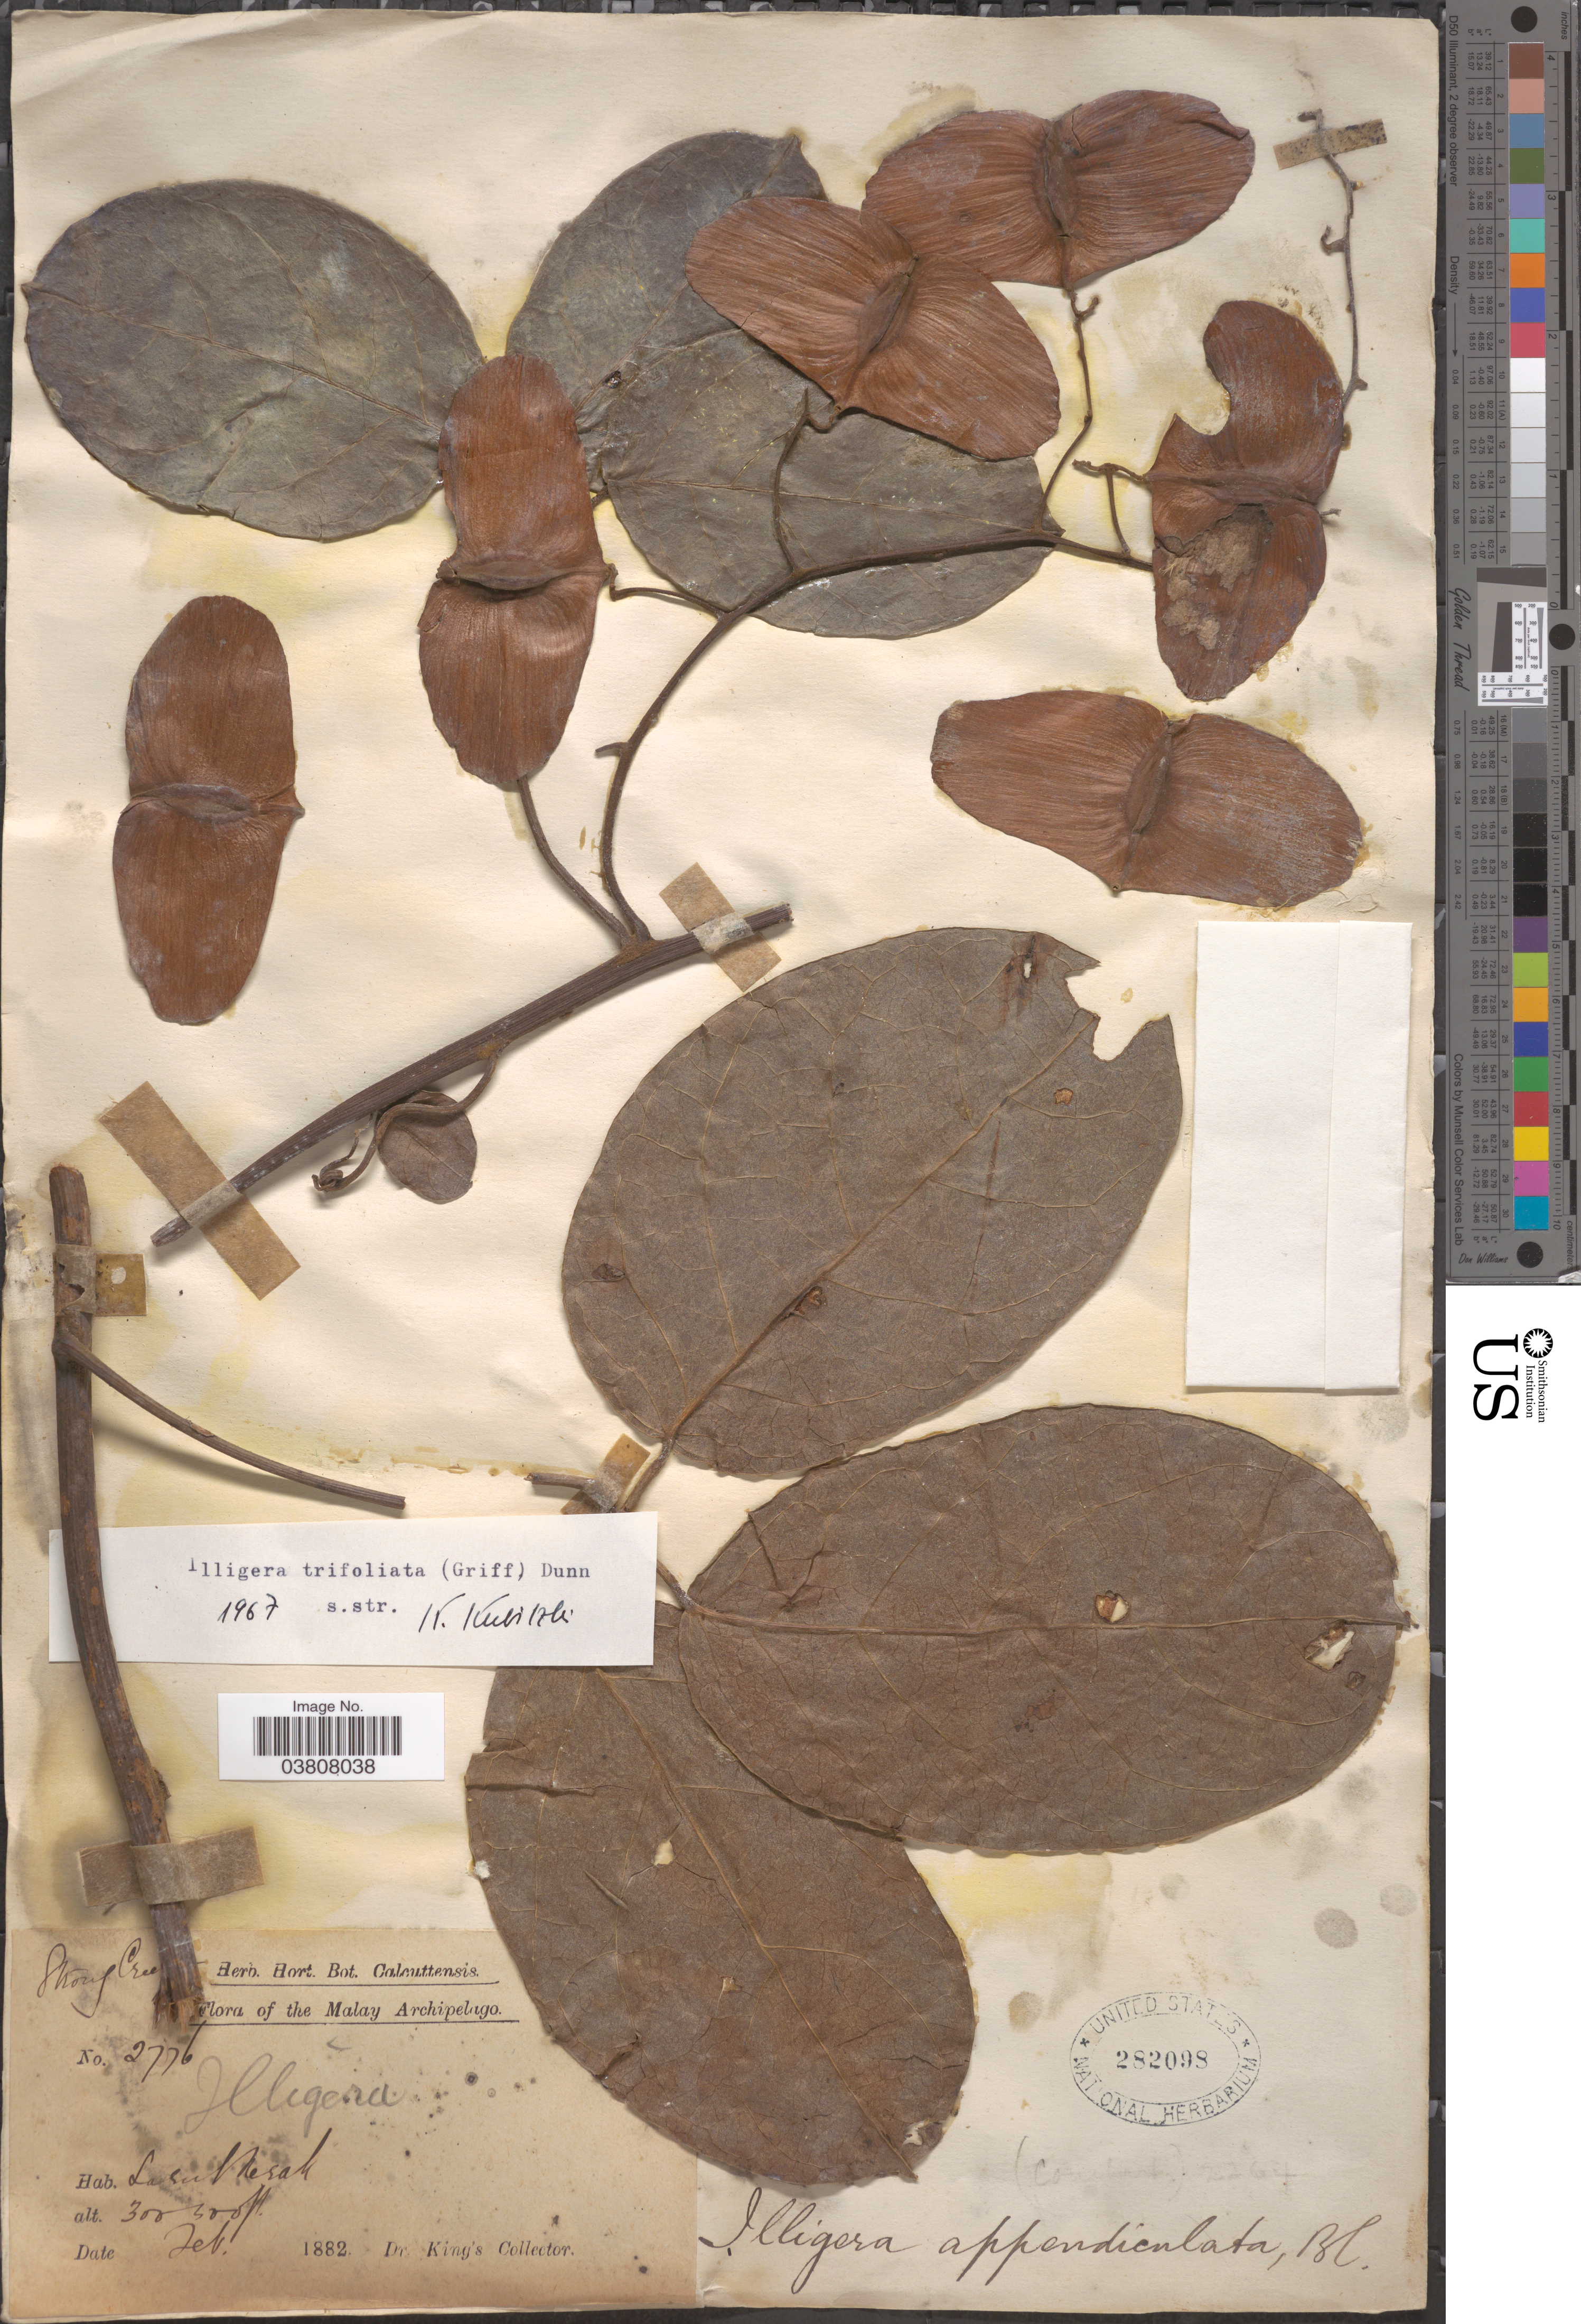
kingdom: Plantae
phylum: Tracheophyta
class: Magnoliopsida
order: Laurales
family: Hernandiaceae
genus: Illigera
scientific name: Illigera trifoliata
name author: Dunn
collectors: Dr. King's collector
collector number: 2776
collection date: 1882-02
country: Malaysia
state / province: Perak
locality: The Malay Archipelago. Larut Perak.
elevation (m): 91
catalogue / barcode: US 282098